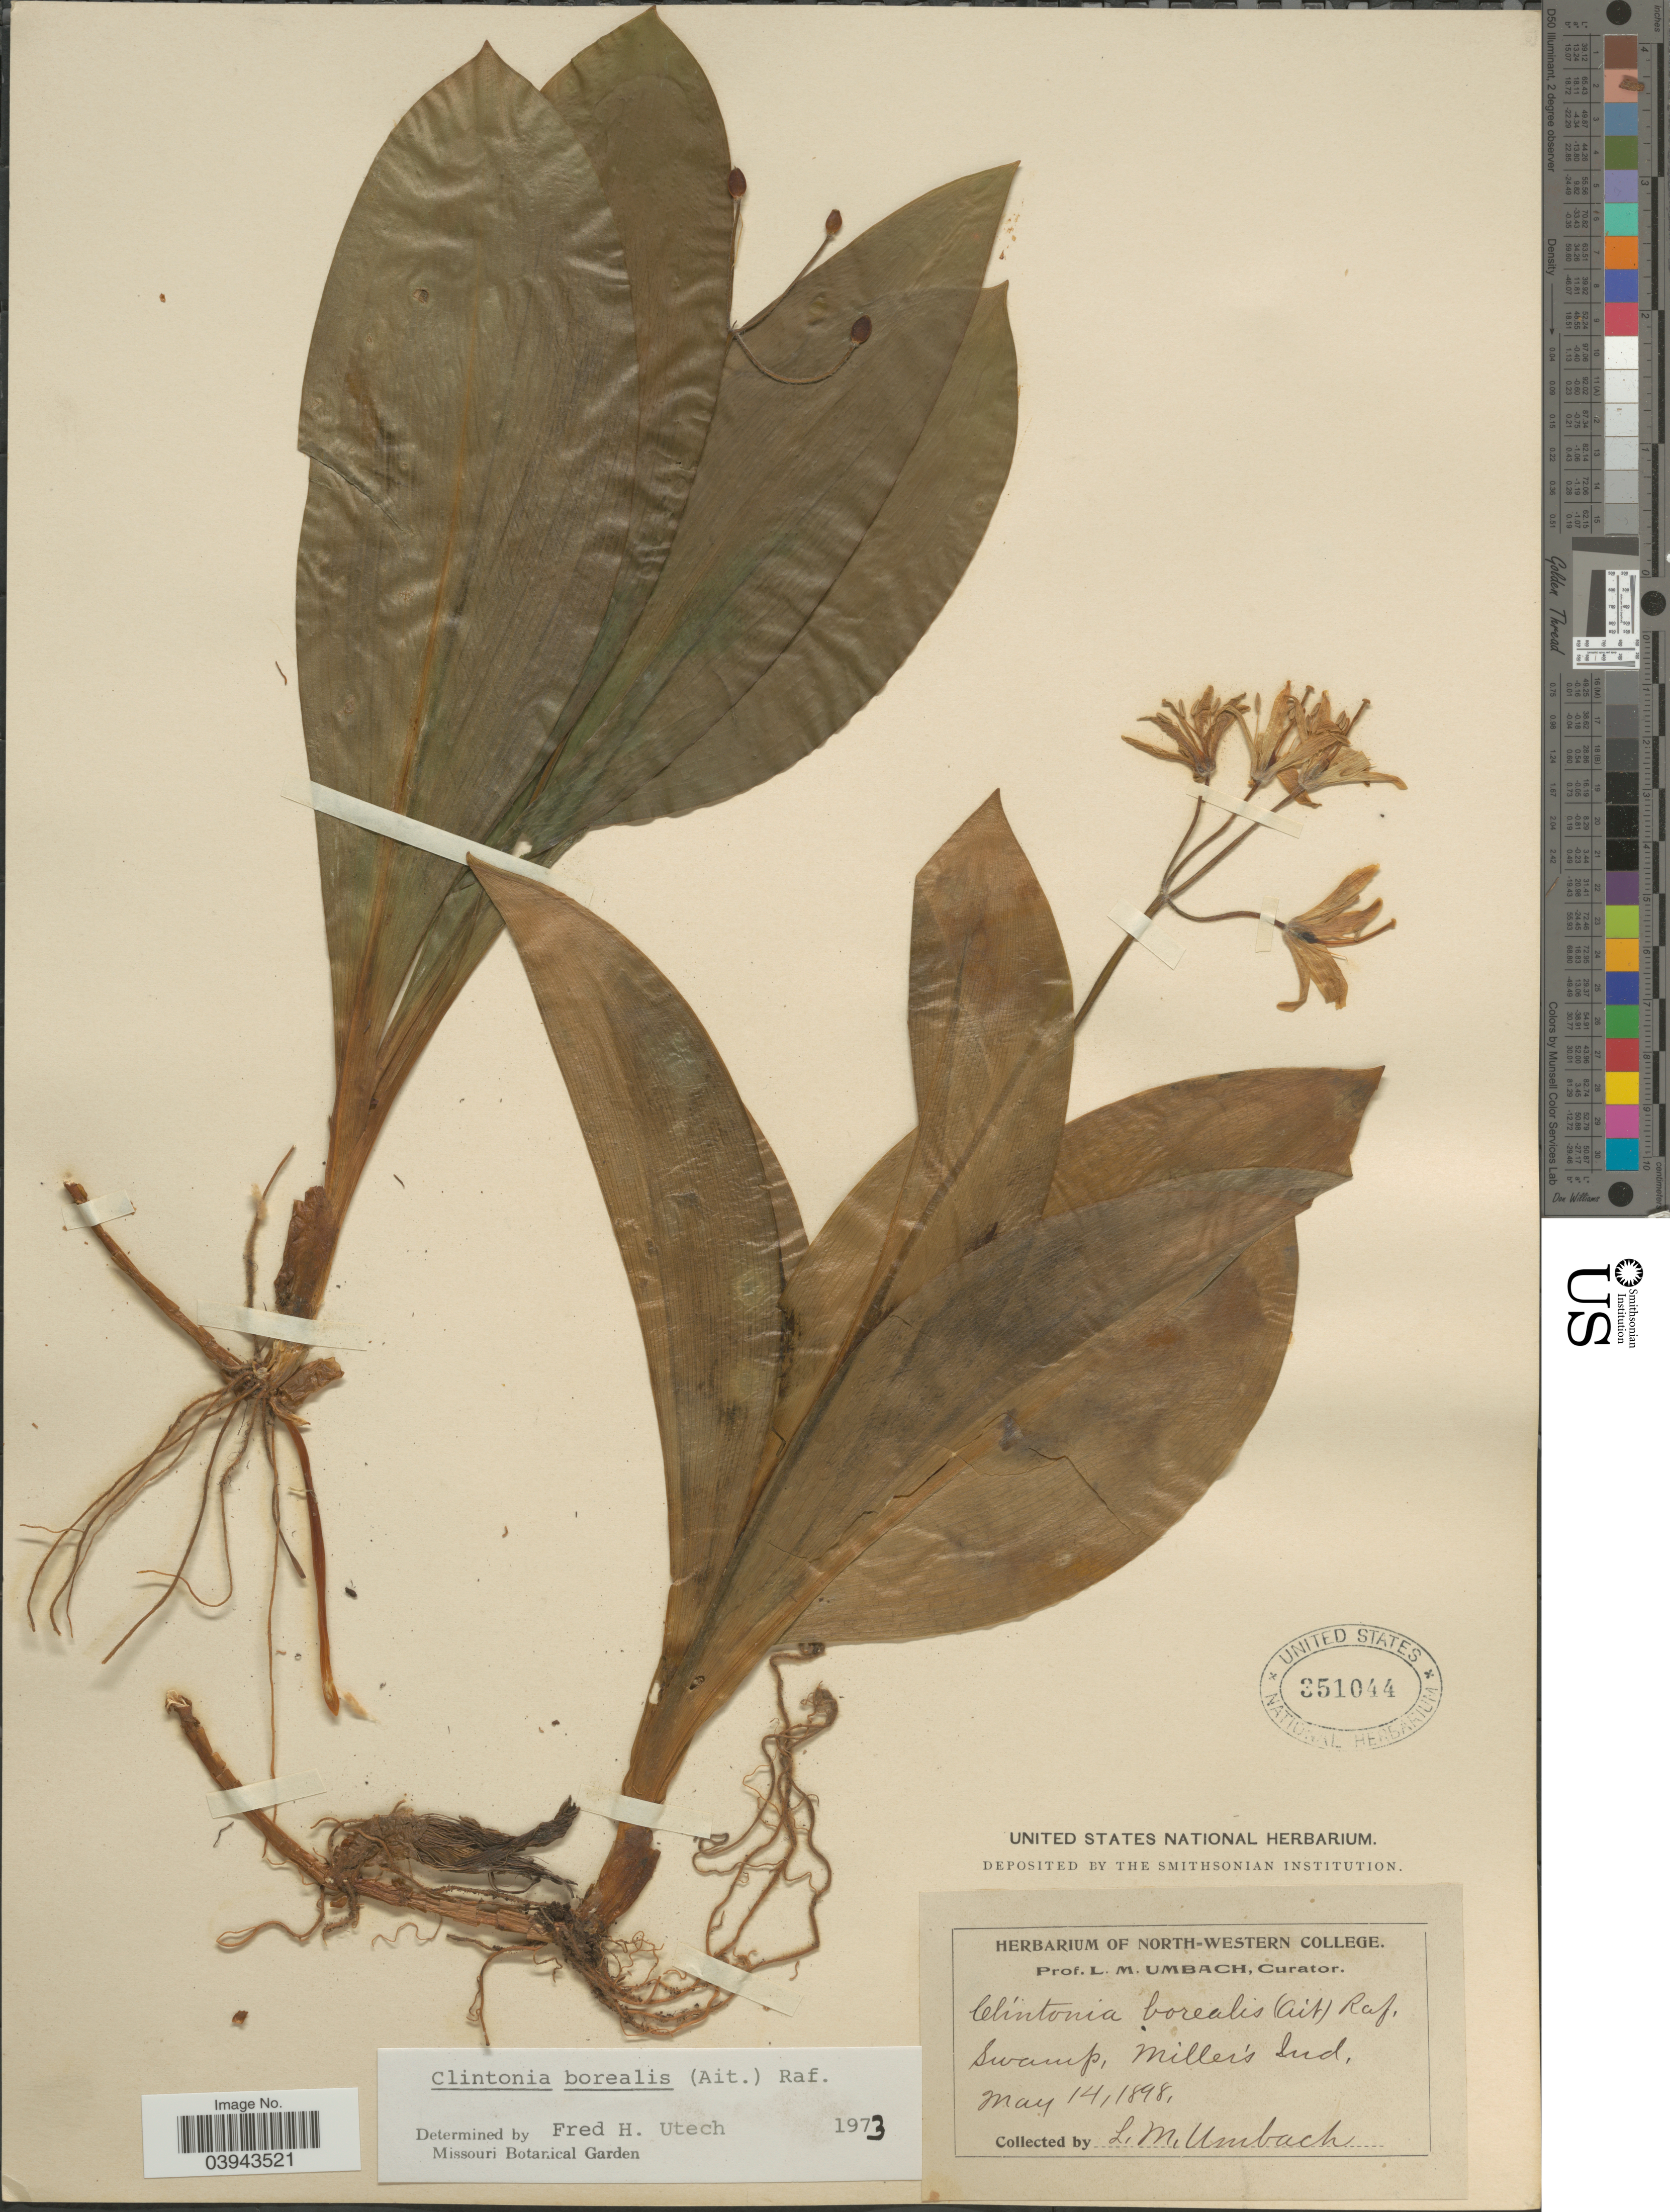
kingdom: Plantae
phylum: Tracheophyta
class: Liliopsida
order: Liliales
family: Liliaceae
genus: Clintonia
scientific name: Clintonia borealis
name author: (Aiton) Raf.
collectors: L. M. Umbach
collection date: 1898-05-14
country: United States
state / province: Indiana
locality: Swamp, Miller's Ind.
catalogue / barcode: US 351044